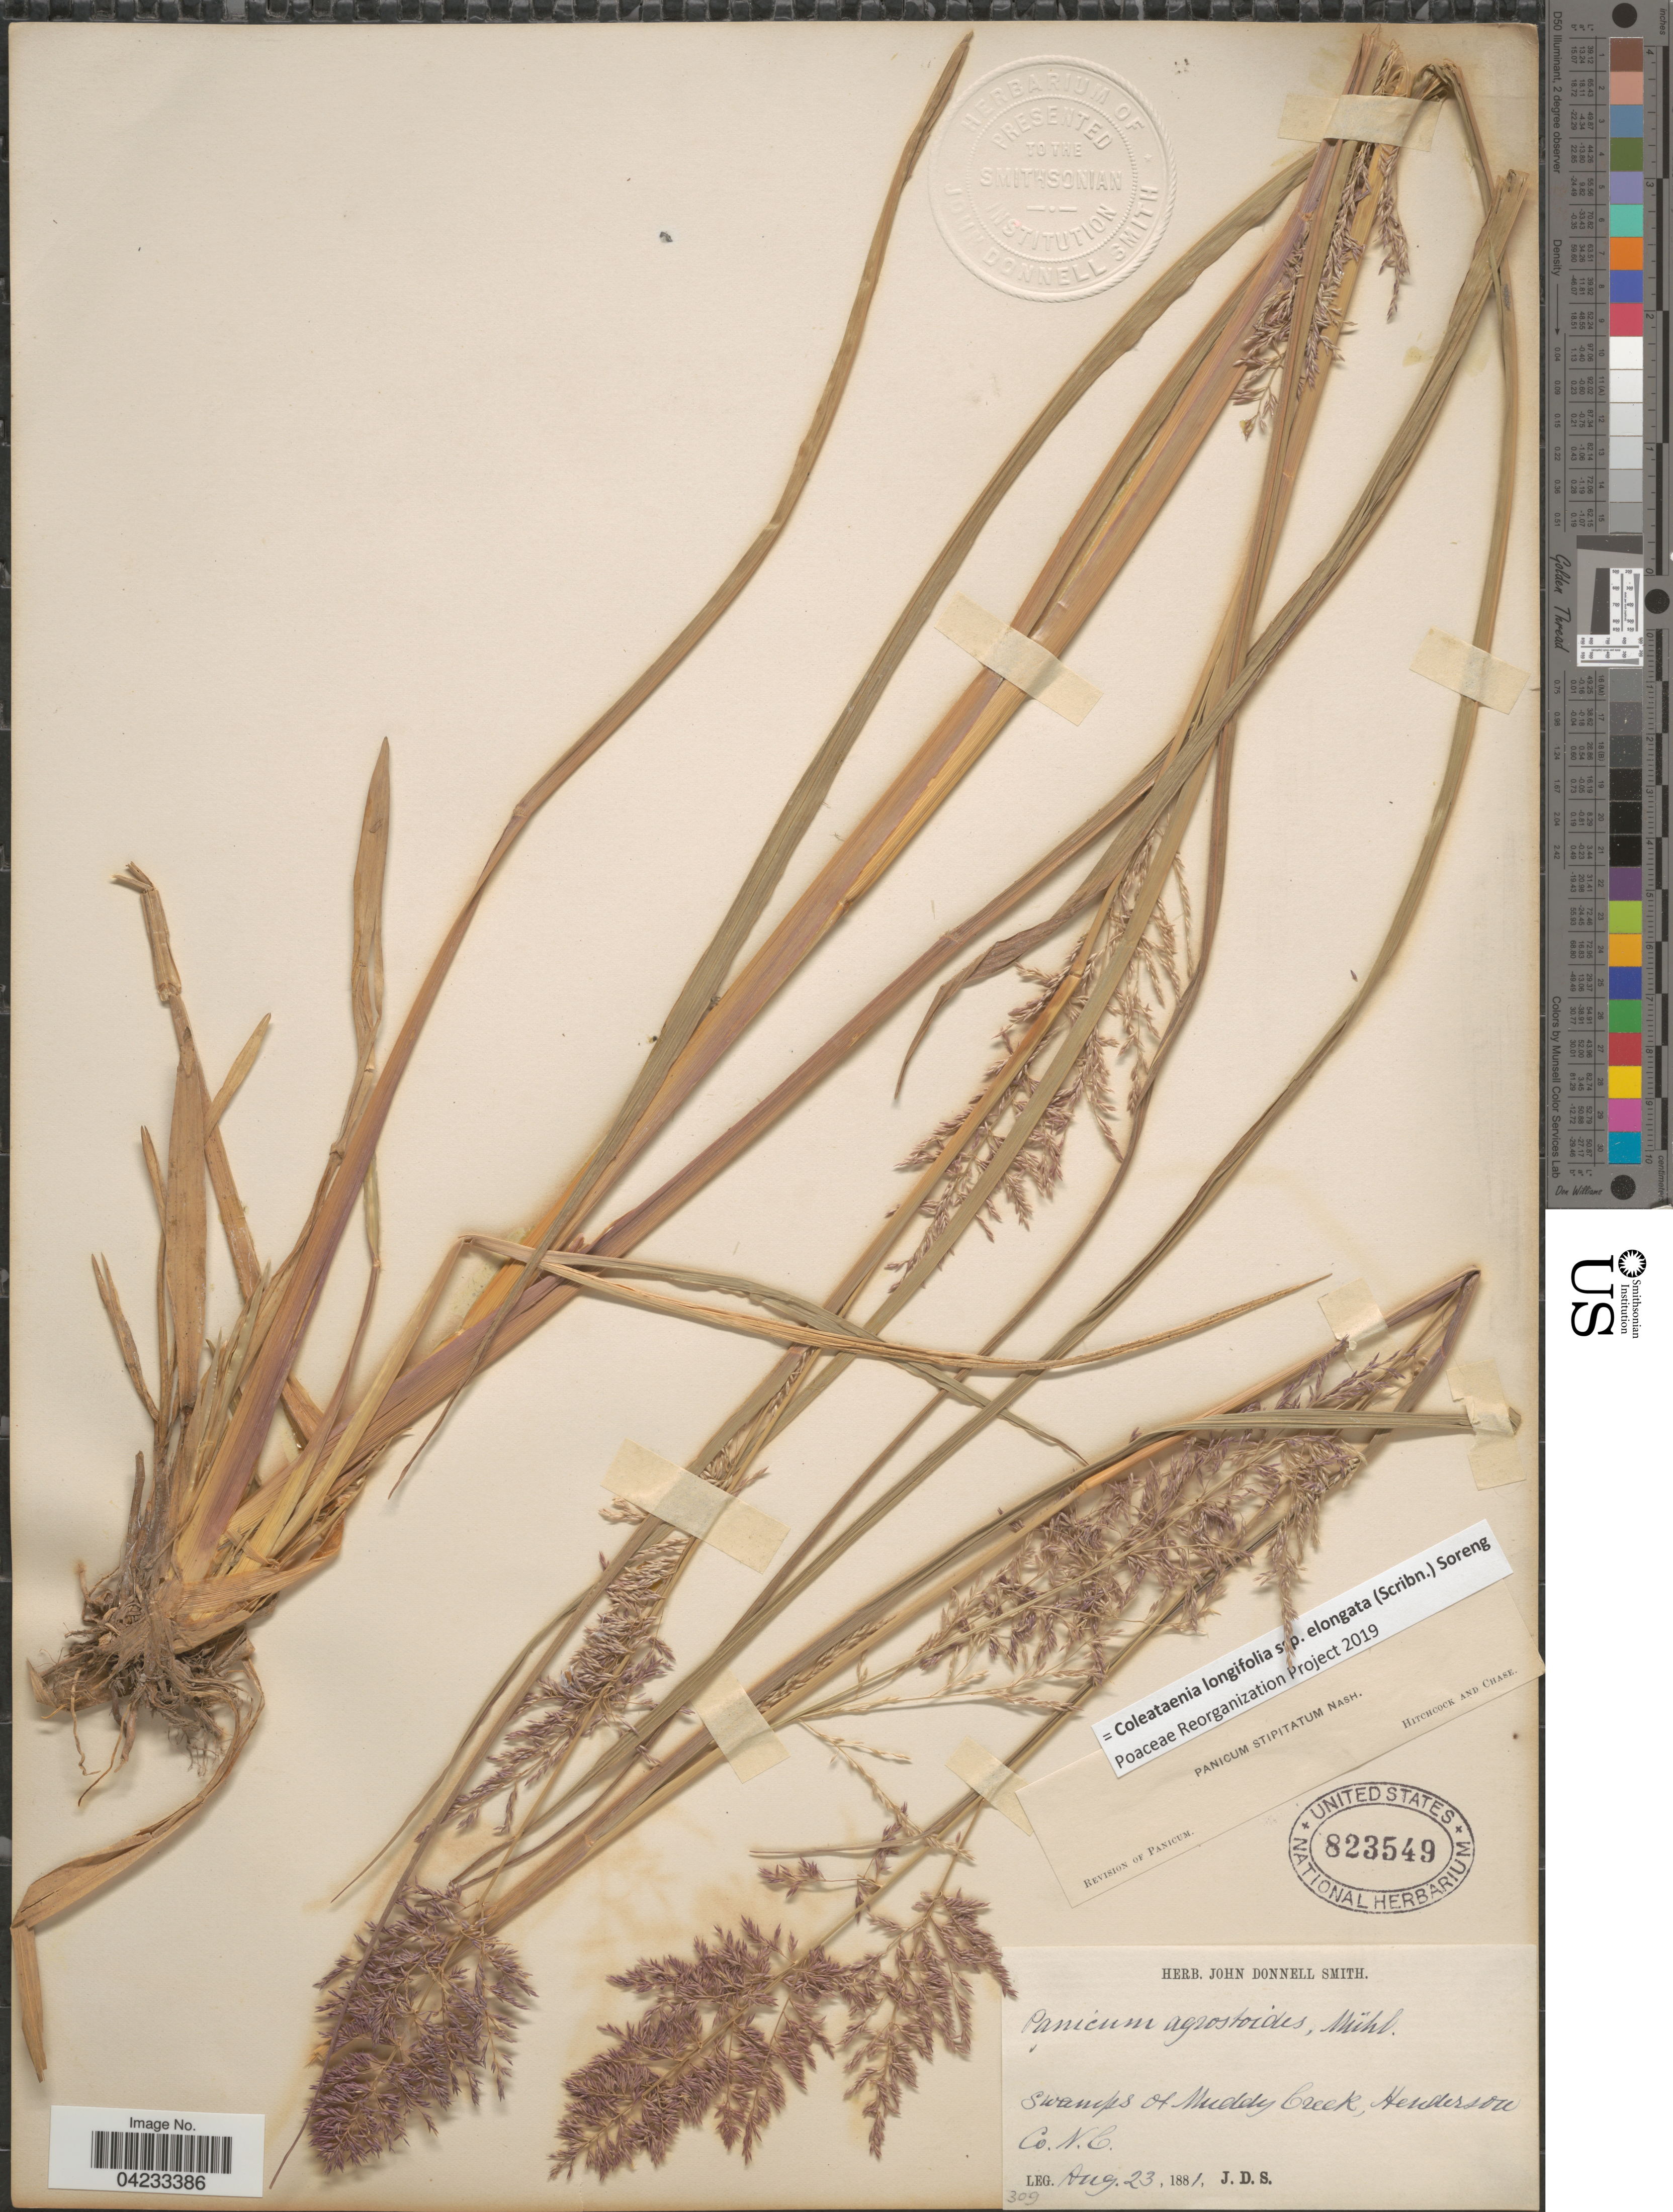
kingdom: Plantae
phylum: Tracheophyta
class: Liliopsida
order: Poales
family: Poaceae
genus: Coleataenia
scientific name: Coleataenia longifolia subsp. elongata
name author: (Scribn.) Soreng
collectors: J. Donnell Smith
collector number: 309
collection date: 1881-08-23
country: United States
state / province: North Carolina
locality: Swamps of Muddy Creek, Henderson Co.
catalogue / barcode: US 823549